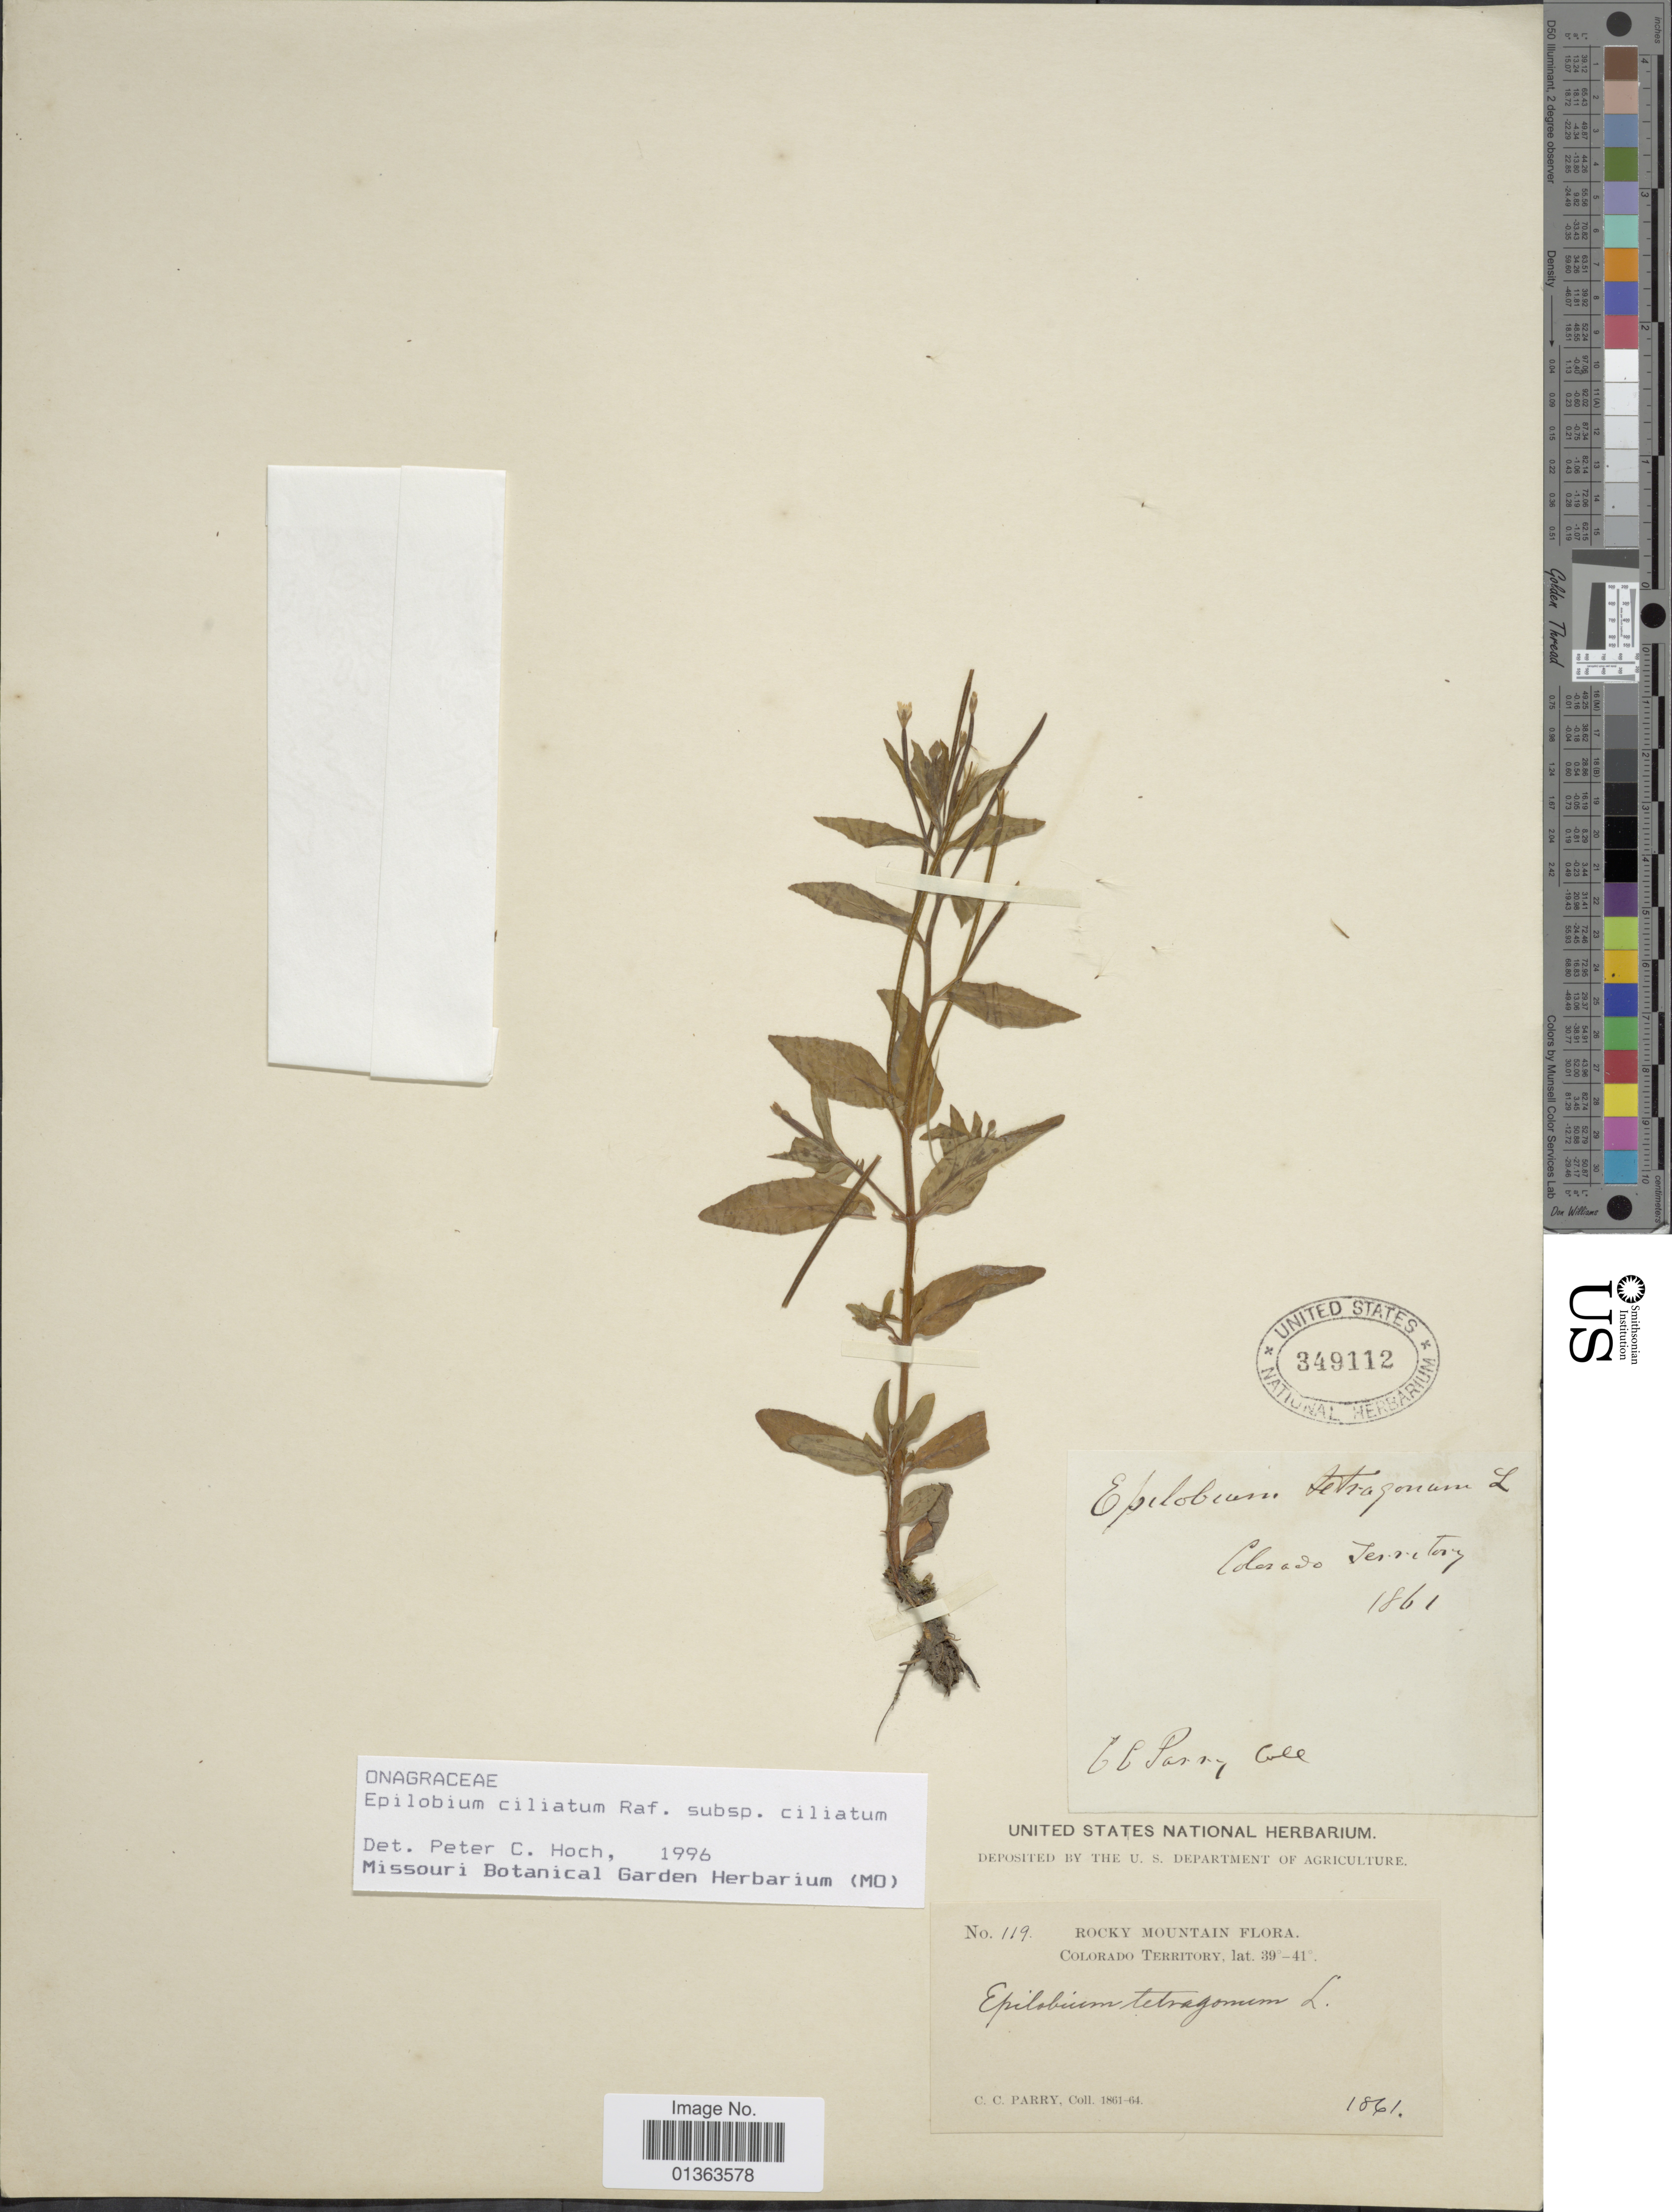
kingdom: Plantae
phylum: Tracheophyta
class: Magnoliopsida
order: Myrtales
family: Onagraceae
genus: Epilobium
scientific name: Epilobium ciliatum subsp. ciliatum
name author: Raf.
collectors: C. C. Parry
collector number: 119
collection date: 1861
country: United States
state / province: Colorado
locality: Rocky Mountain.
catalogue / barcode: US 349112